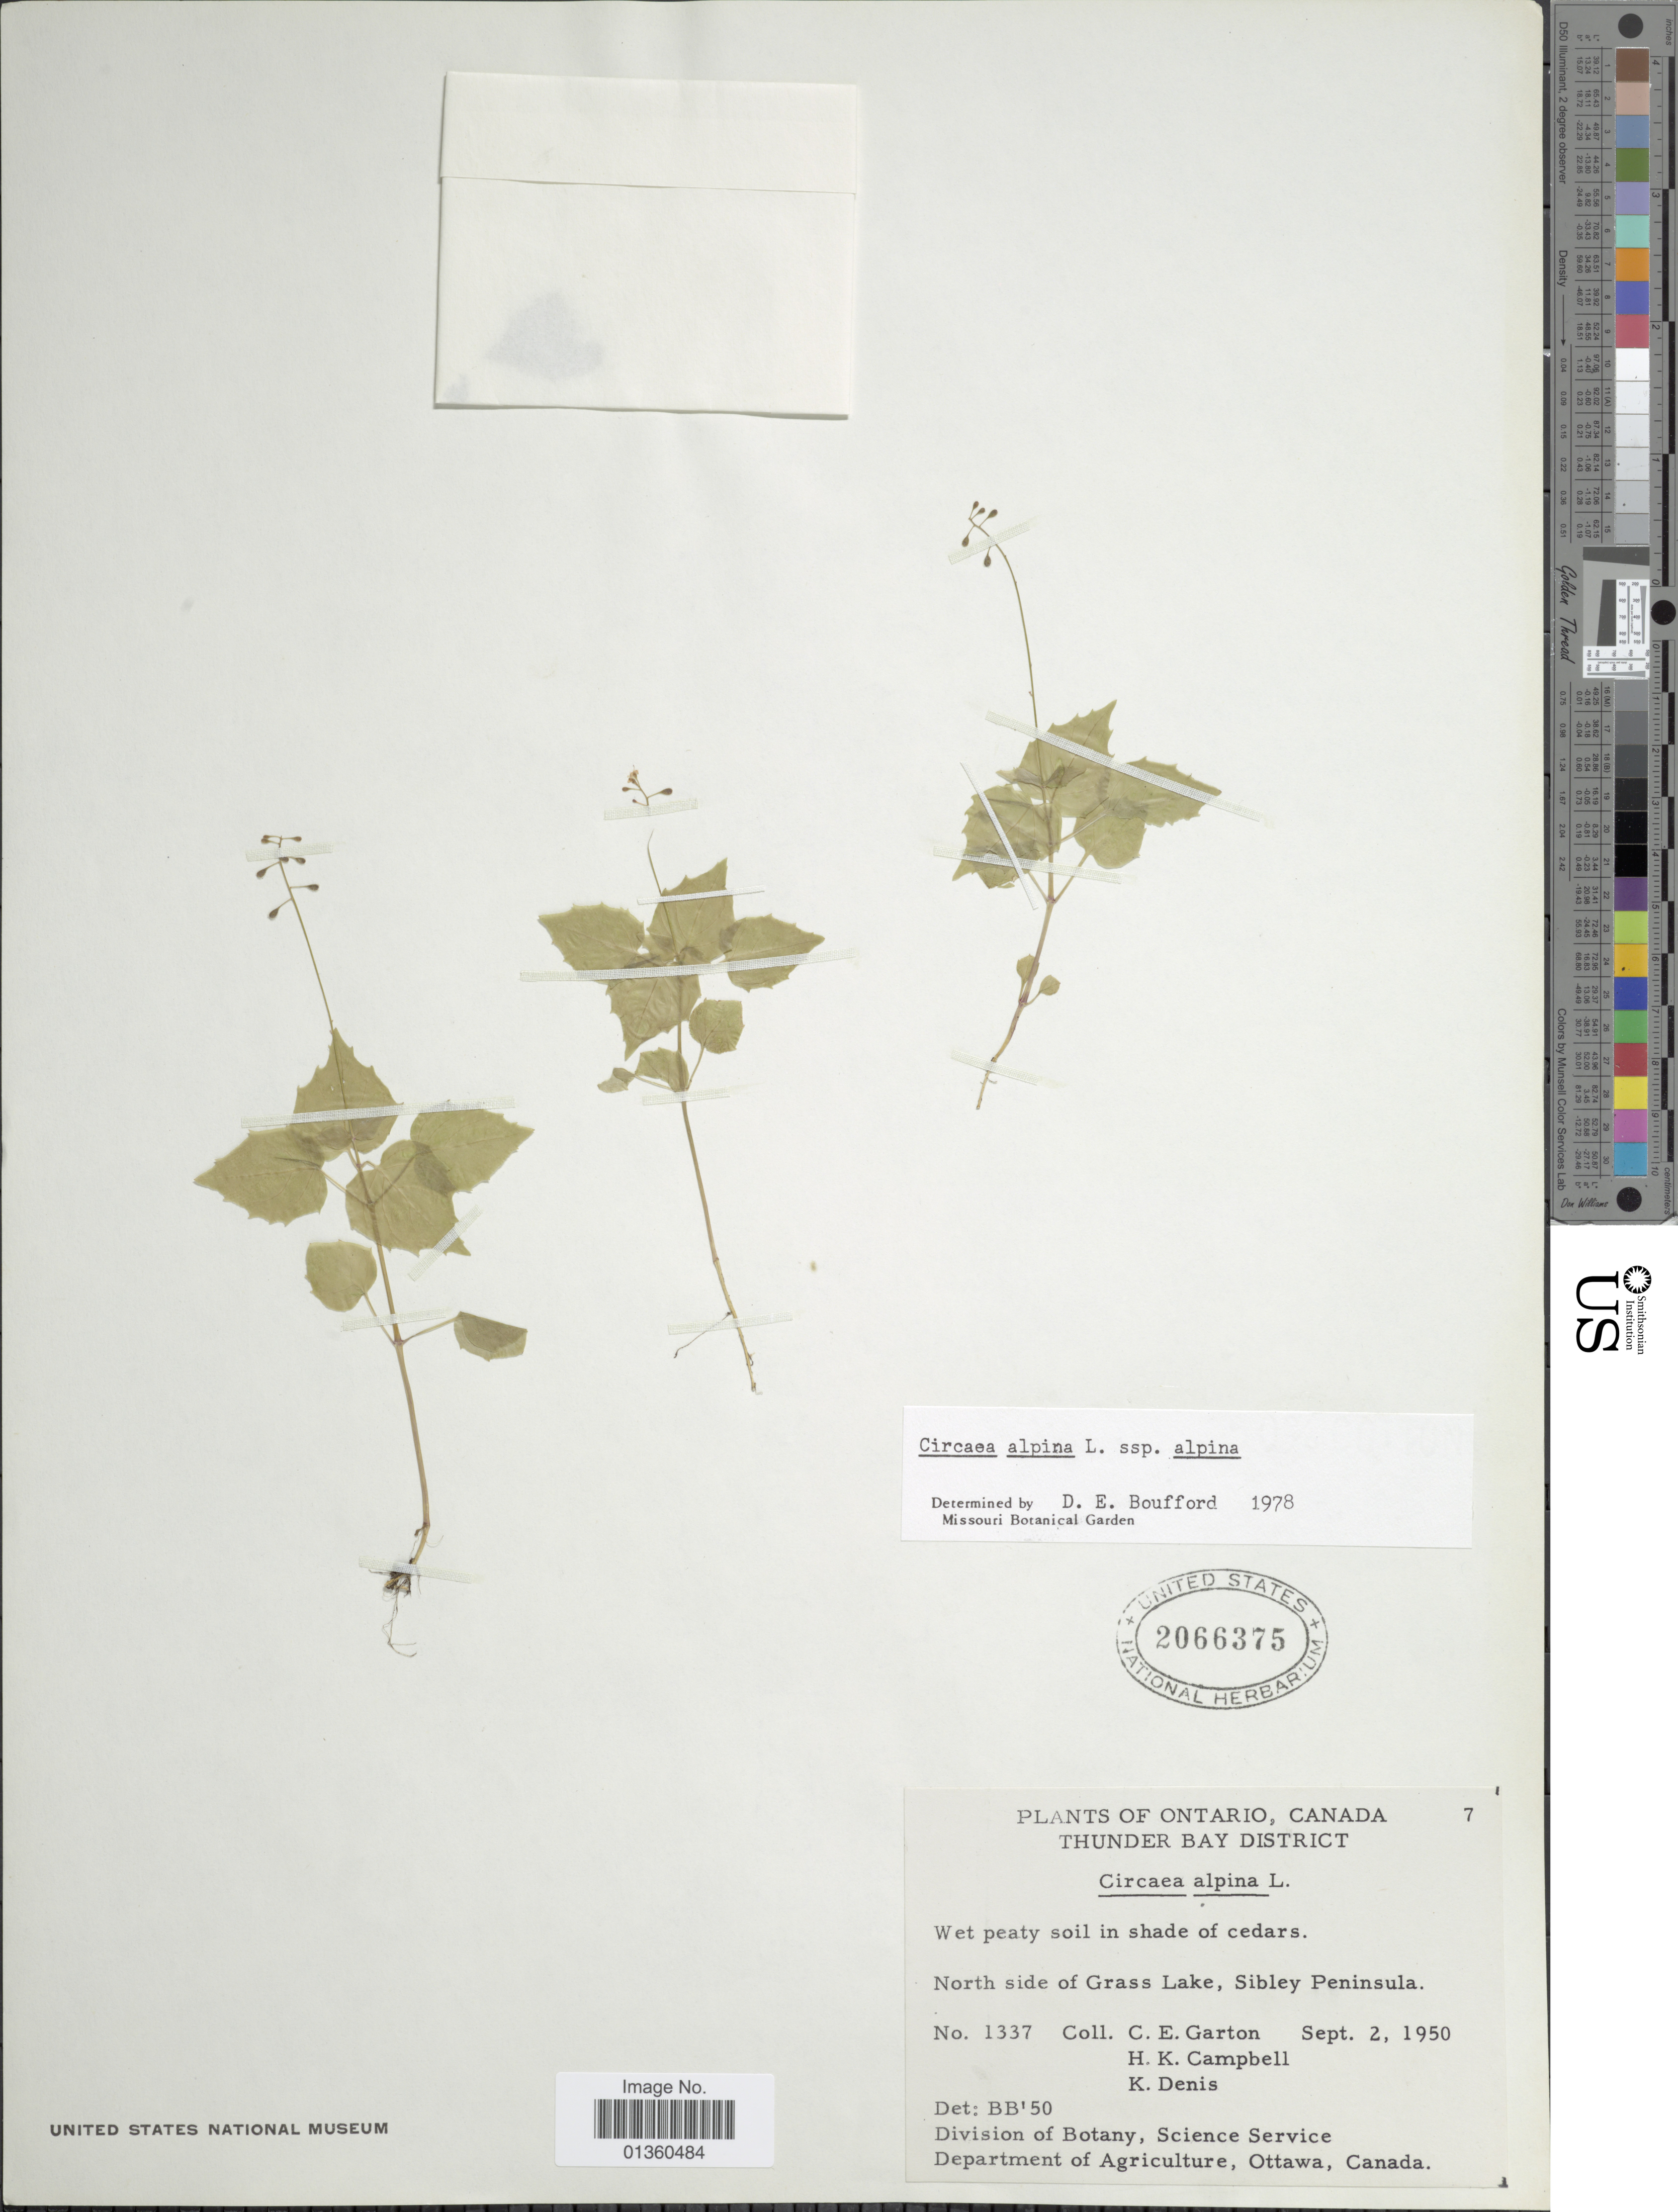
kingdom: Plantae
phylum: Tracheophyta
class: Magnoliopsida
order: Myrtales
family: Onagraceae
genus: Circaea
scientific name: Circaea alpina subsp. alpina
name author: L.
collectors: C. E. Garton, H. K. Campbell & K. Denis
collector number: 1337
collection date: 1950-09-02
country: Canada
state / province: Ontario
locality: Thunder Bay District. North side of Grass Lake, Sibley Peninsula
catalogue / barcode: US 2066375